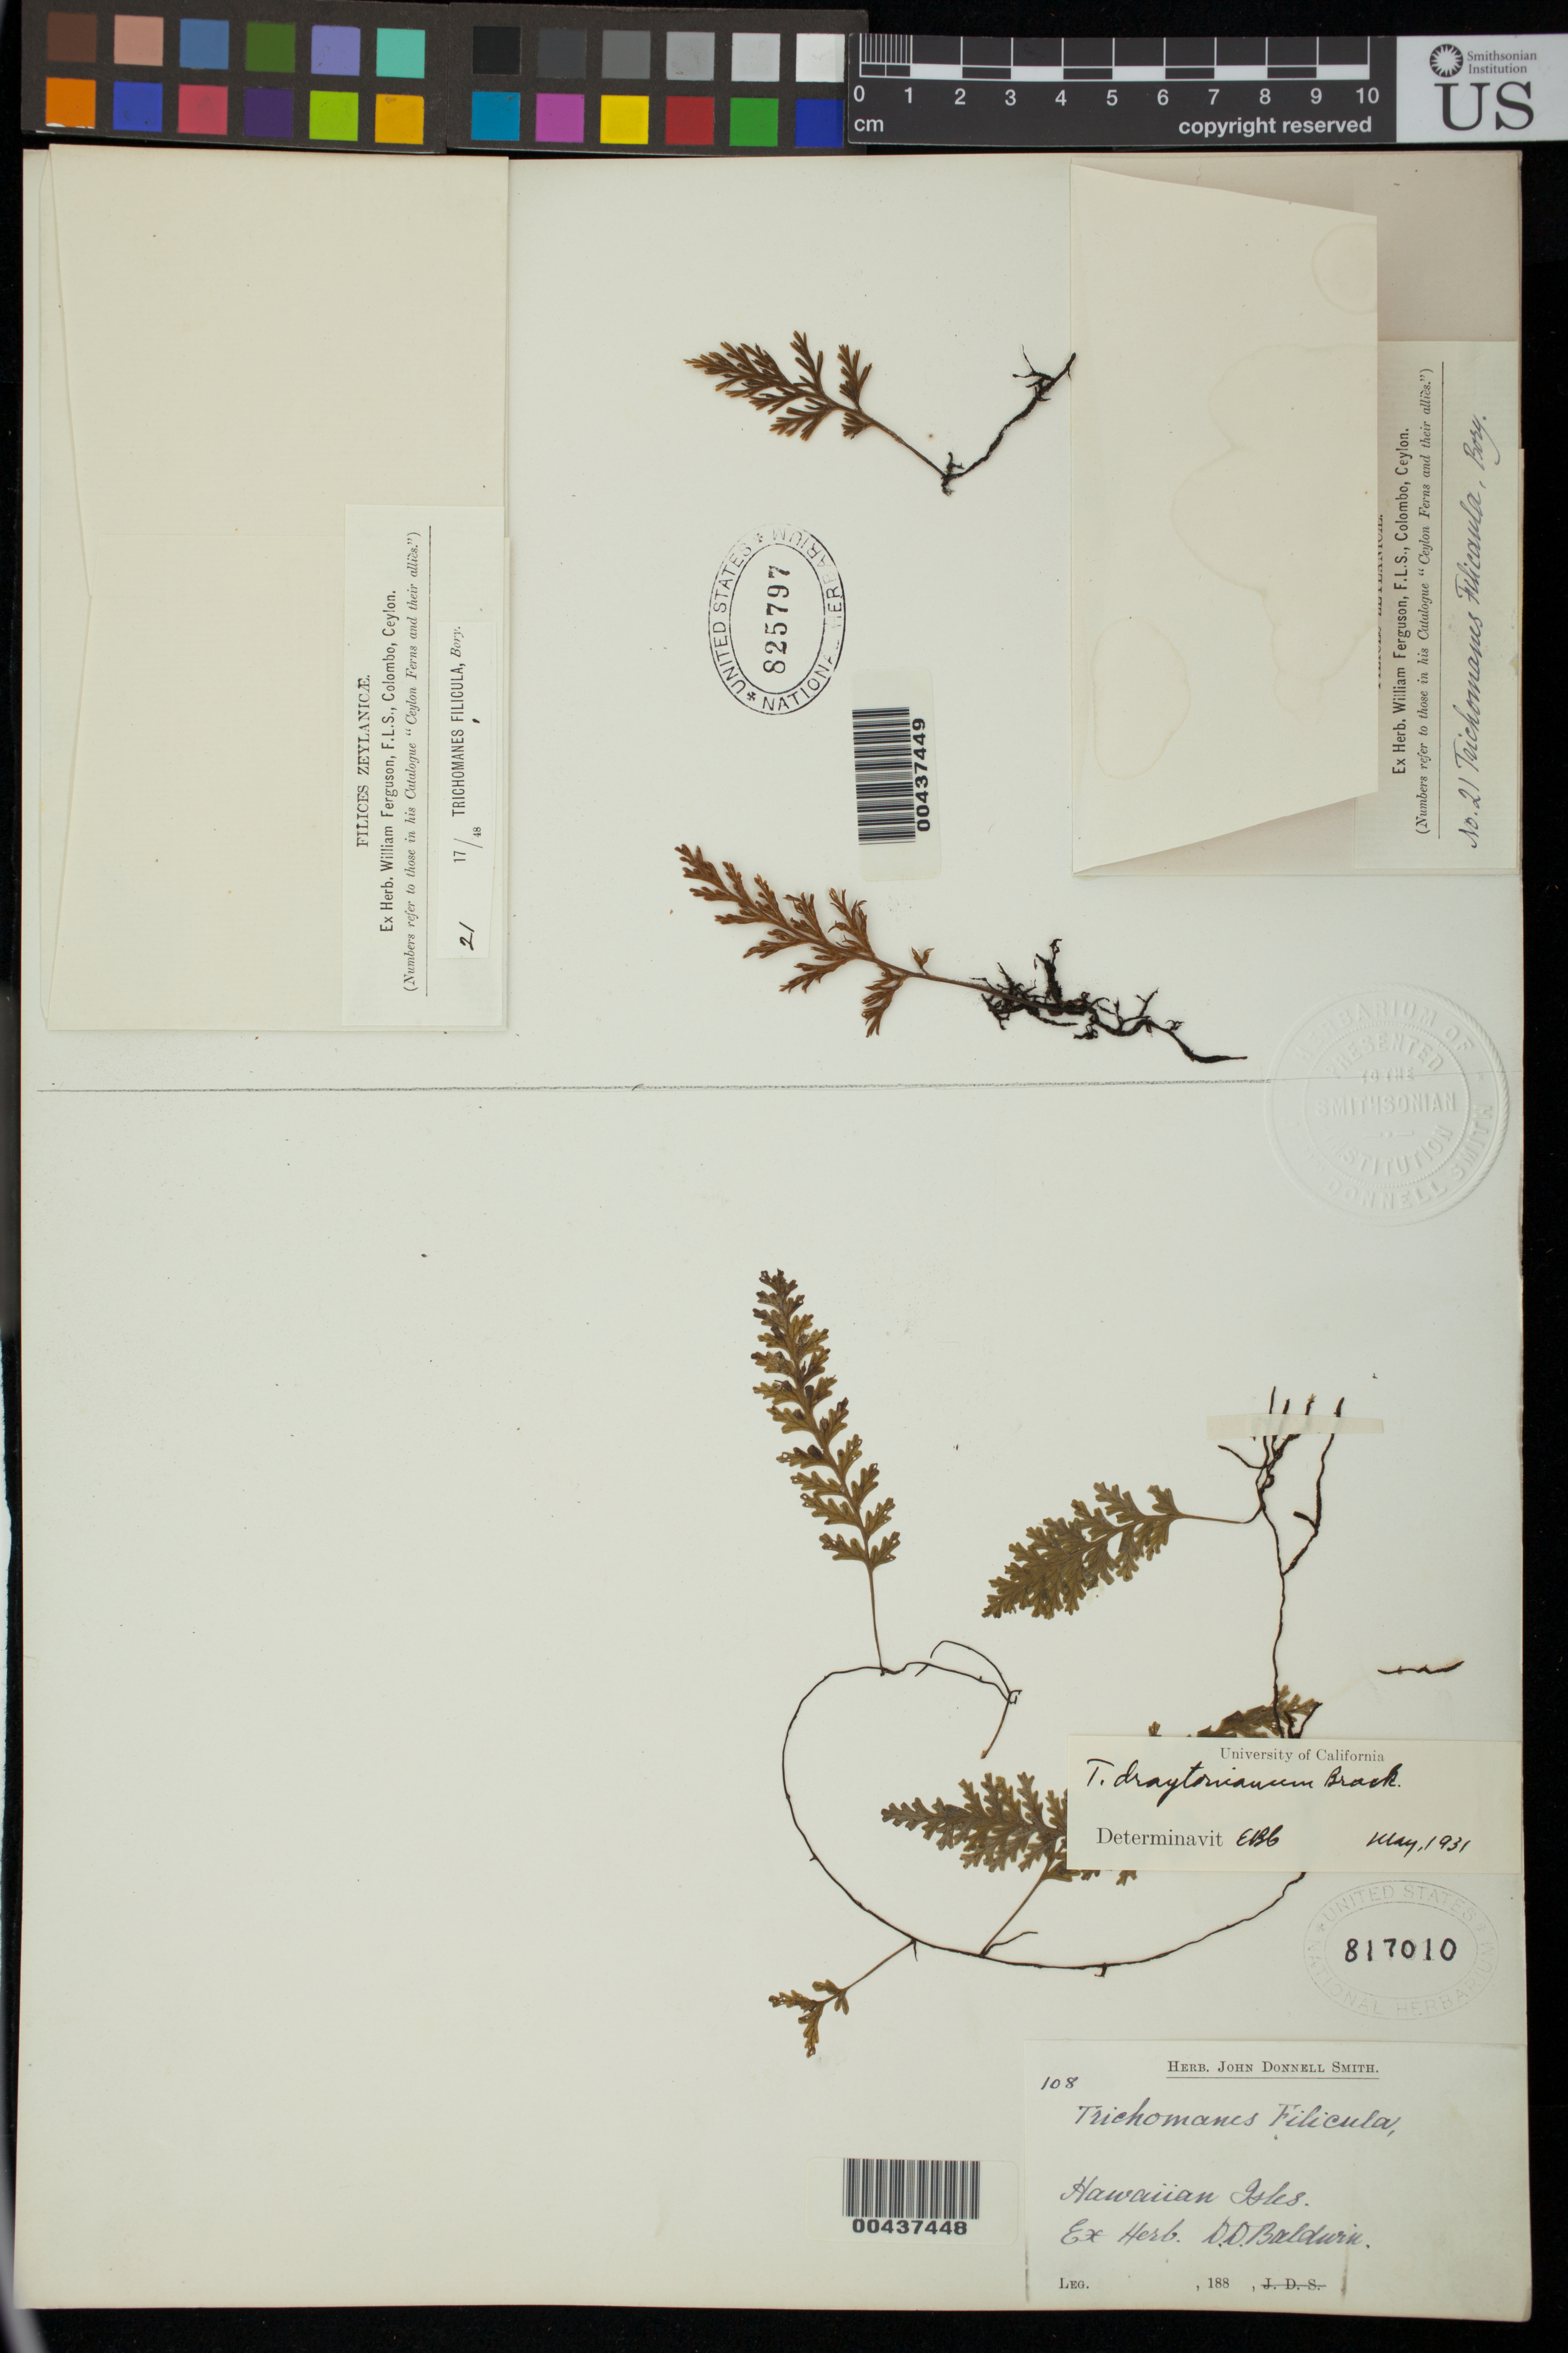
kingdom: Plantae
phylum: Tracheophyta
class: Polypodiopsida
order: Hymenophyllales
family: Hymenophyllaceae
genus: Trichomanes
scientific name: Trichomanes draytonianum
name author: Brack. in Wilkes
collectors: ex herb. W. Ferguson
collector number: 21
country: New Zealand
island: North Island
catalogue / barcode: US 825797